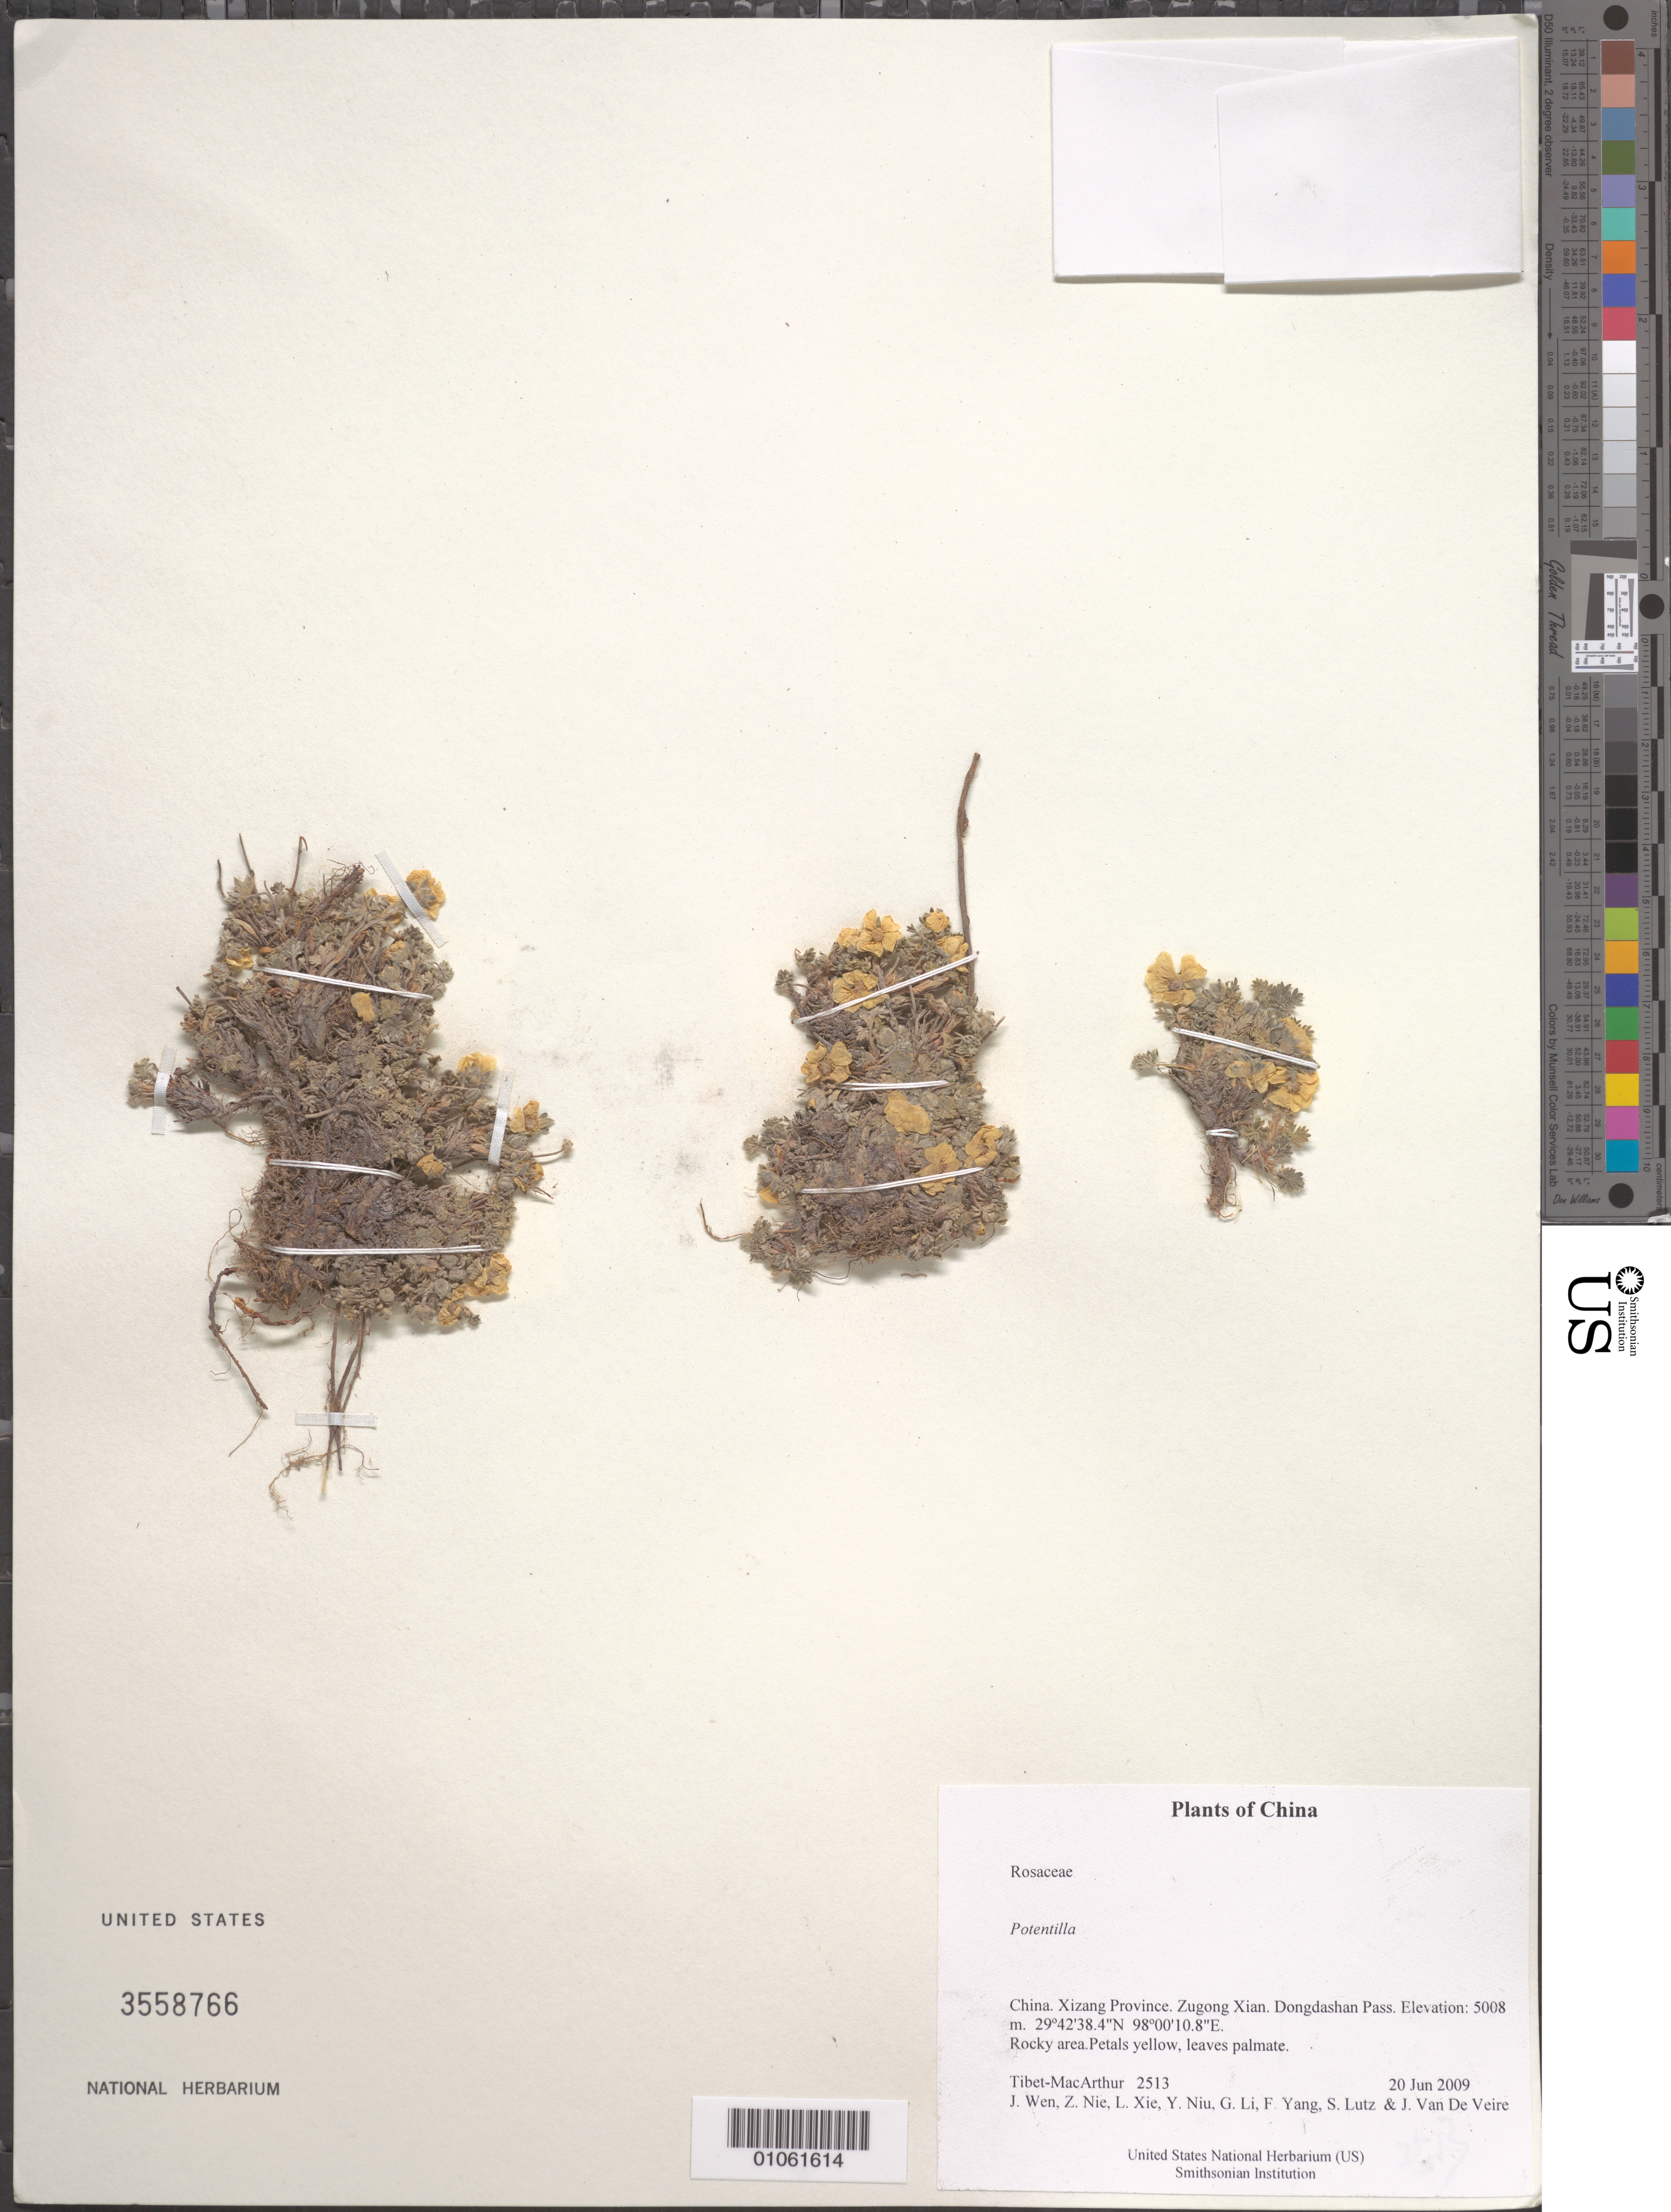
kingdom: Plantae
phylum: Tracheophyta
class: Magnoliopsida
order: Rosales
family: Rosaceae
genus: Potentilla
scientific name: Potentilla sp.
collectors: Tibet-MacArthur, J. Wen, Z. Nie, L. Xie, Y. Niu, G. Li, F. Yang, S. Lutz & J. Van De Veire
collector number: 2513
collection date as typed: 20 Jun 2009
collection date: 2009-06-20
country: China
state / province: Xizang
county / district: Zugong Xian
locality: Dongdashan Pass.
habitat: Rocky area.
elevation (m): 5008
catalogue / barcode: US 3558766